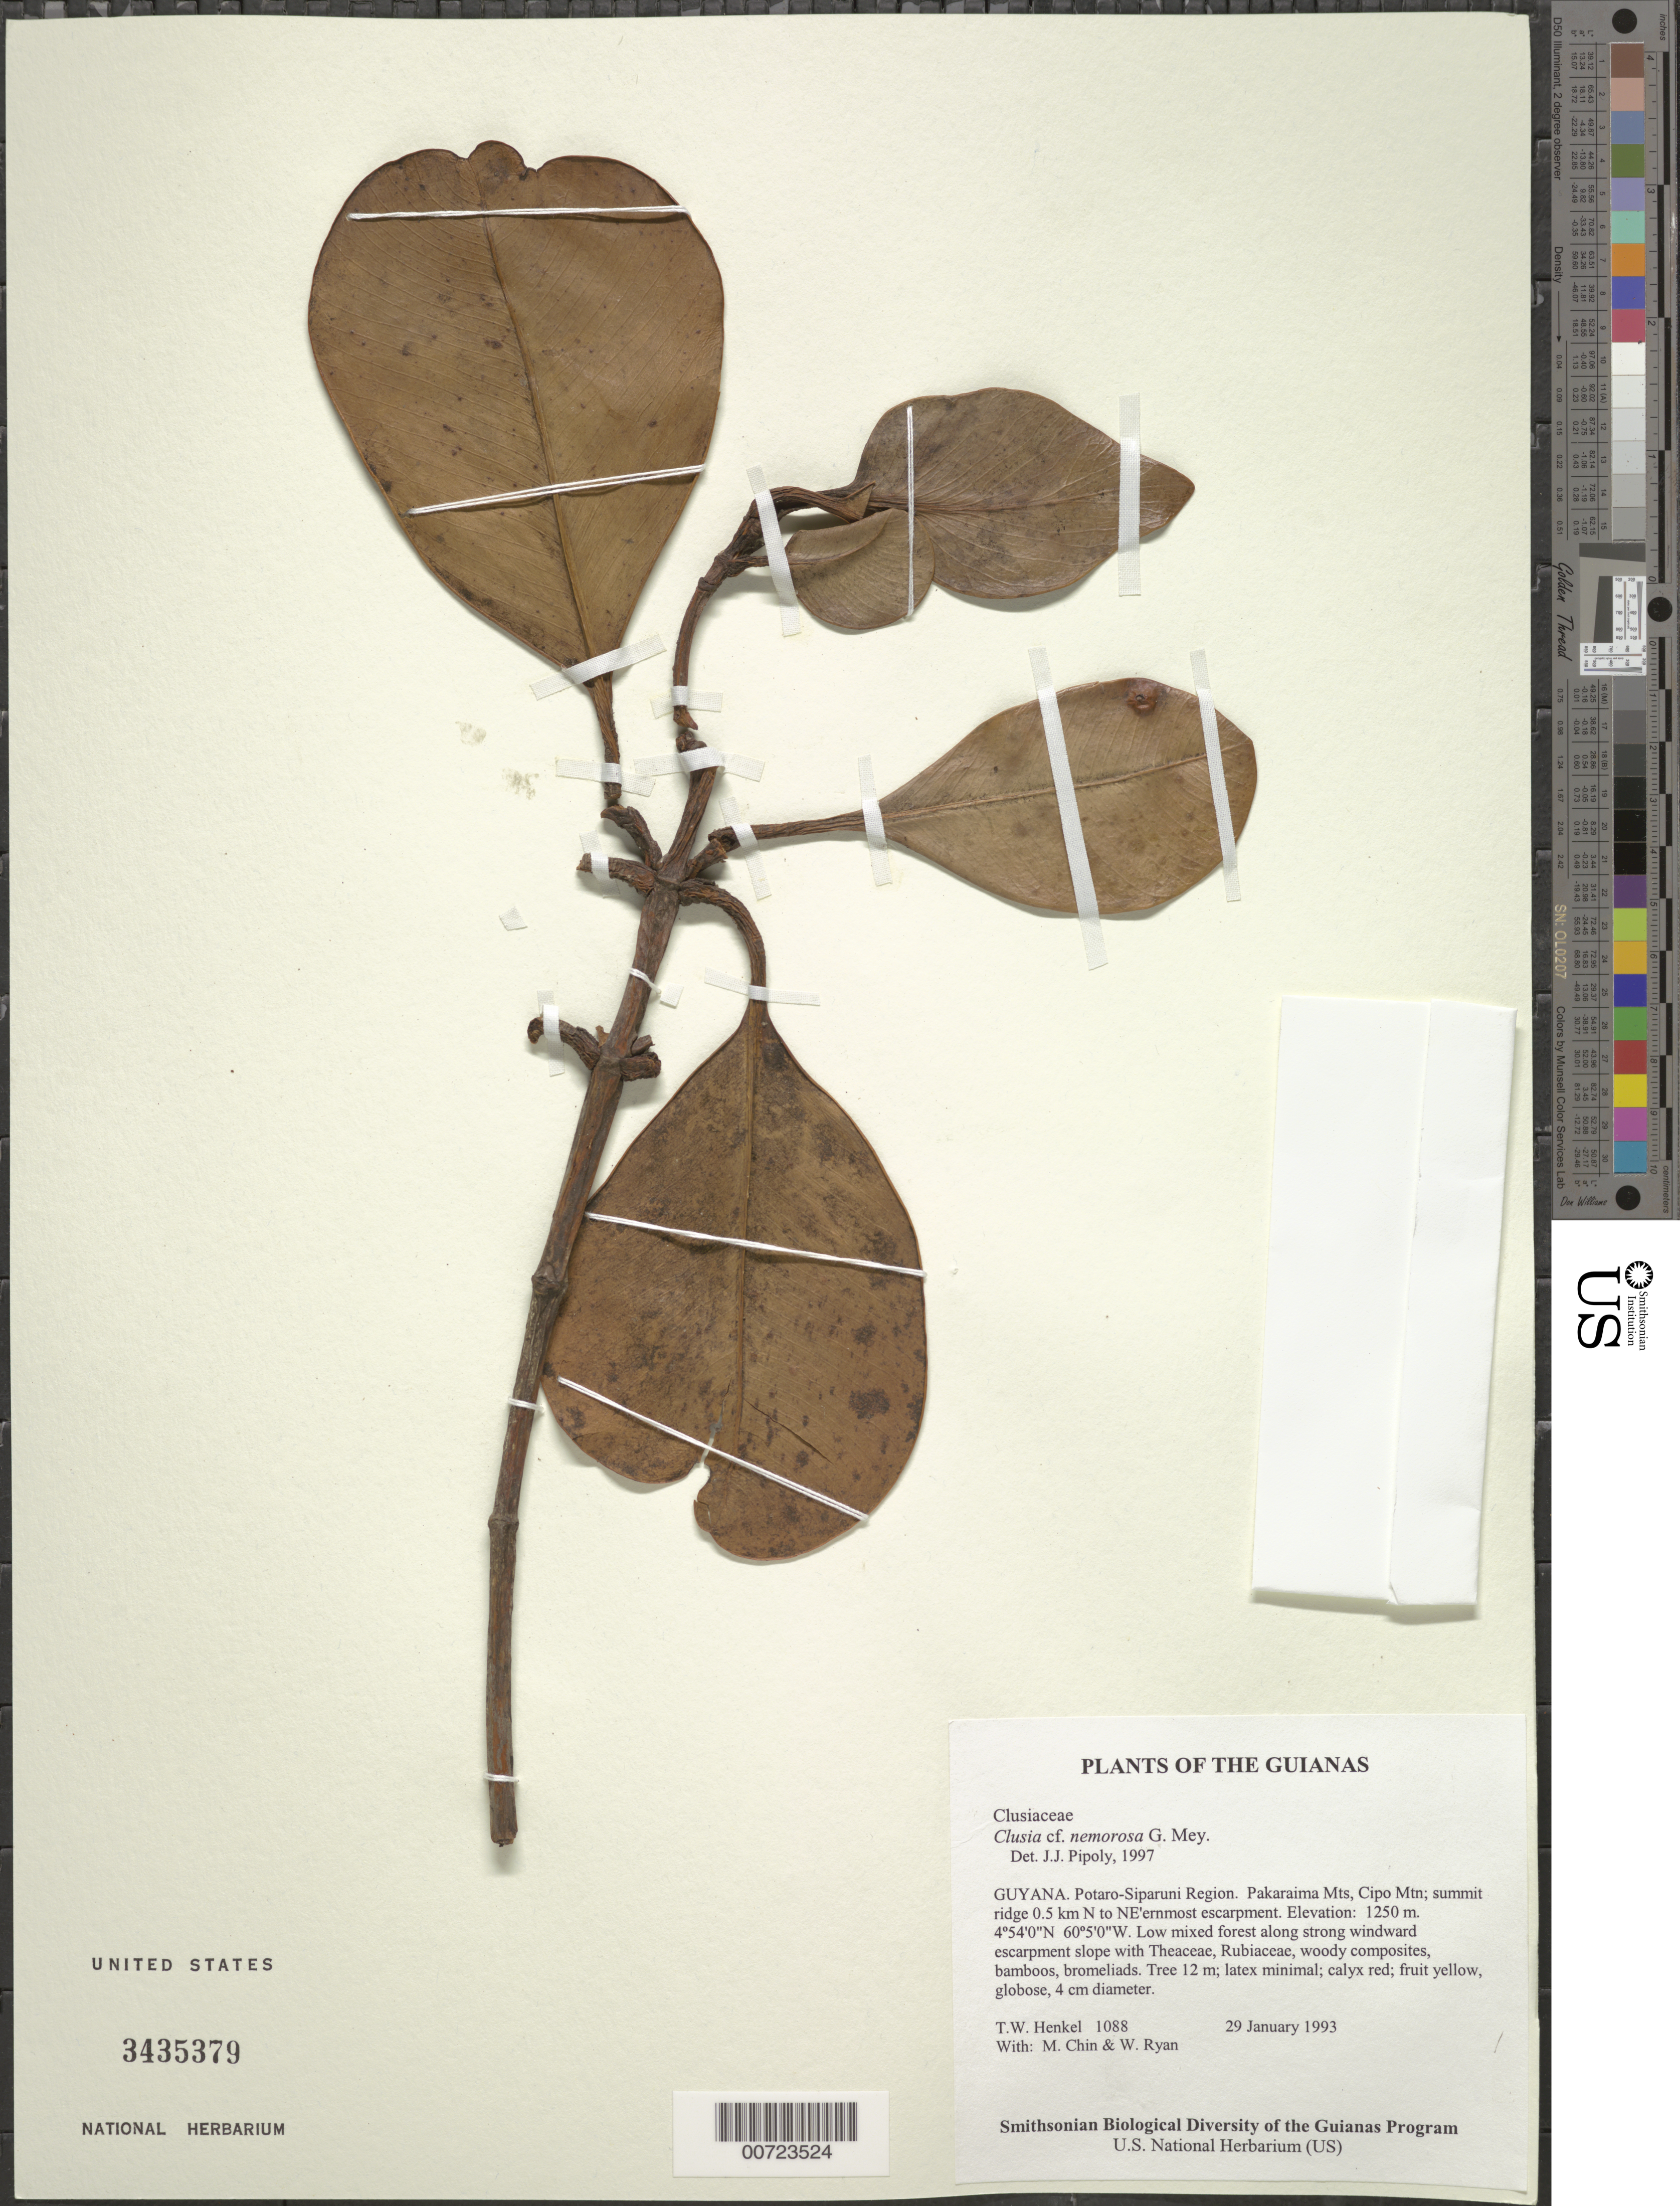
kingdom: Plantae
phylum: Tracheophyta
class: Magnoliopsida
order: Malpighiales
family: Clusiaceae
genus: Clusia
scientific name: Clusia nemorosa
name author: G. Mey.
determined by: Pipoly, J. J., III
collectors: T. Henkel, M. Chin & W. Ryan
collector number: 1088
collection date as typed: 29 January 1993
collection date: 1993-01-29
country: Guyana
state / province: Potaro-Siparuni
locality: Pakaraima Mts, Cipo Mtn; summit ridge 0.5 km N to NE'ernmost escarpment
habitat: Low mixed forest along strong windward escarpment slope with Theaceae, Rubiaceae, woody composites, bamboos, bromeliads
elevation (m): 1250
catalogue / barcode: US 3435379